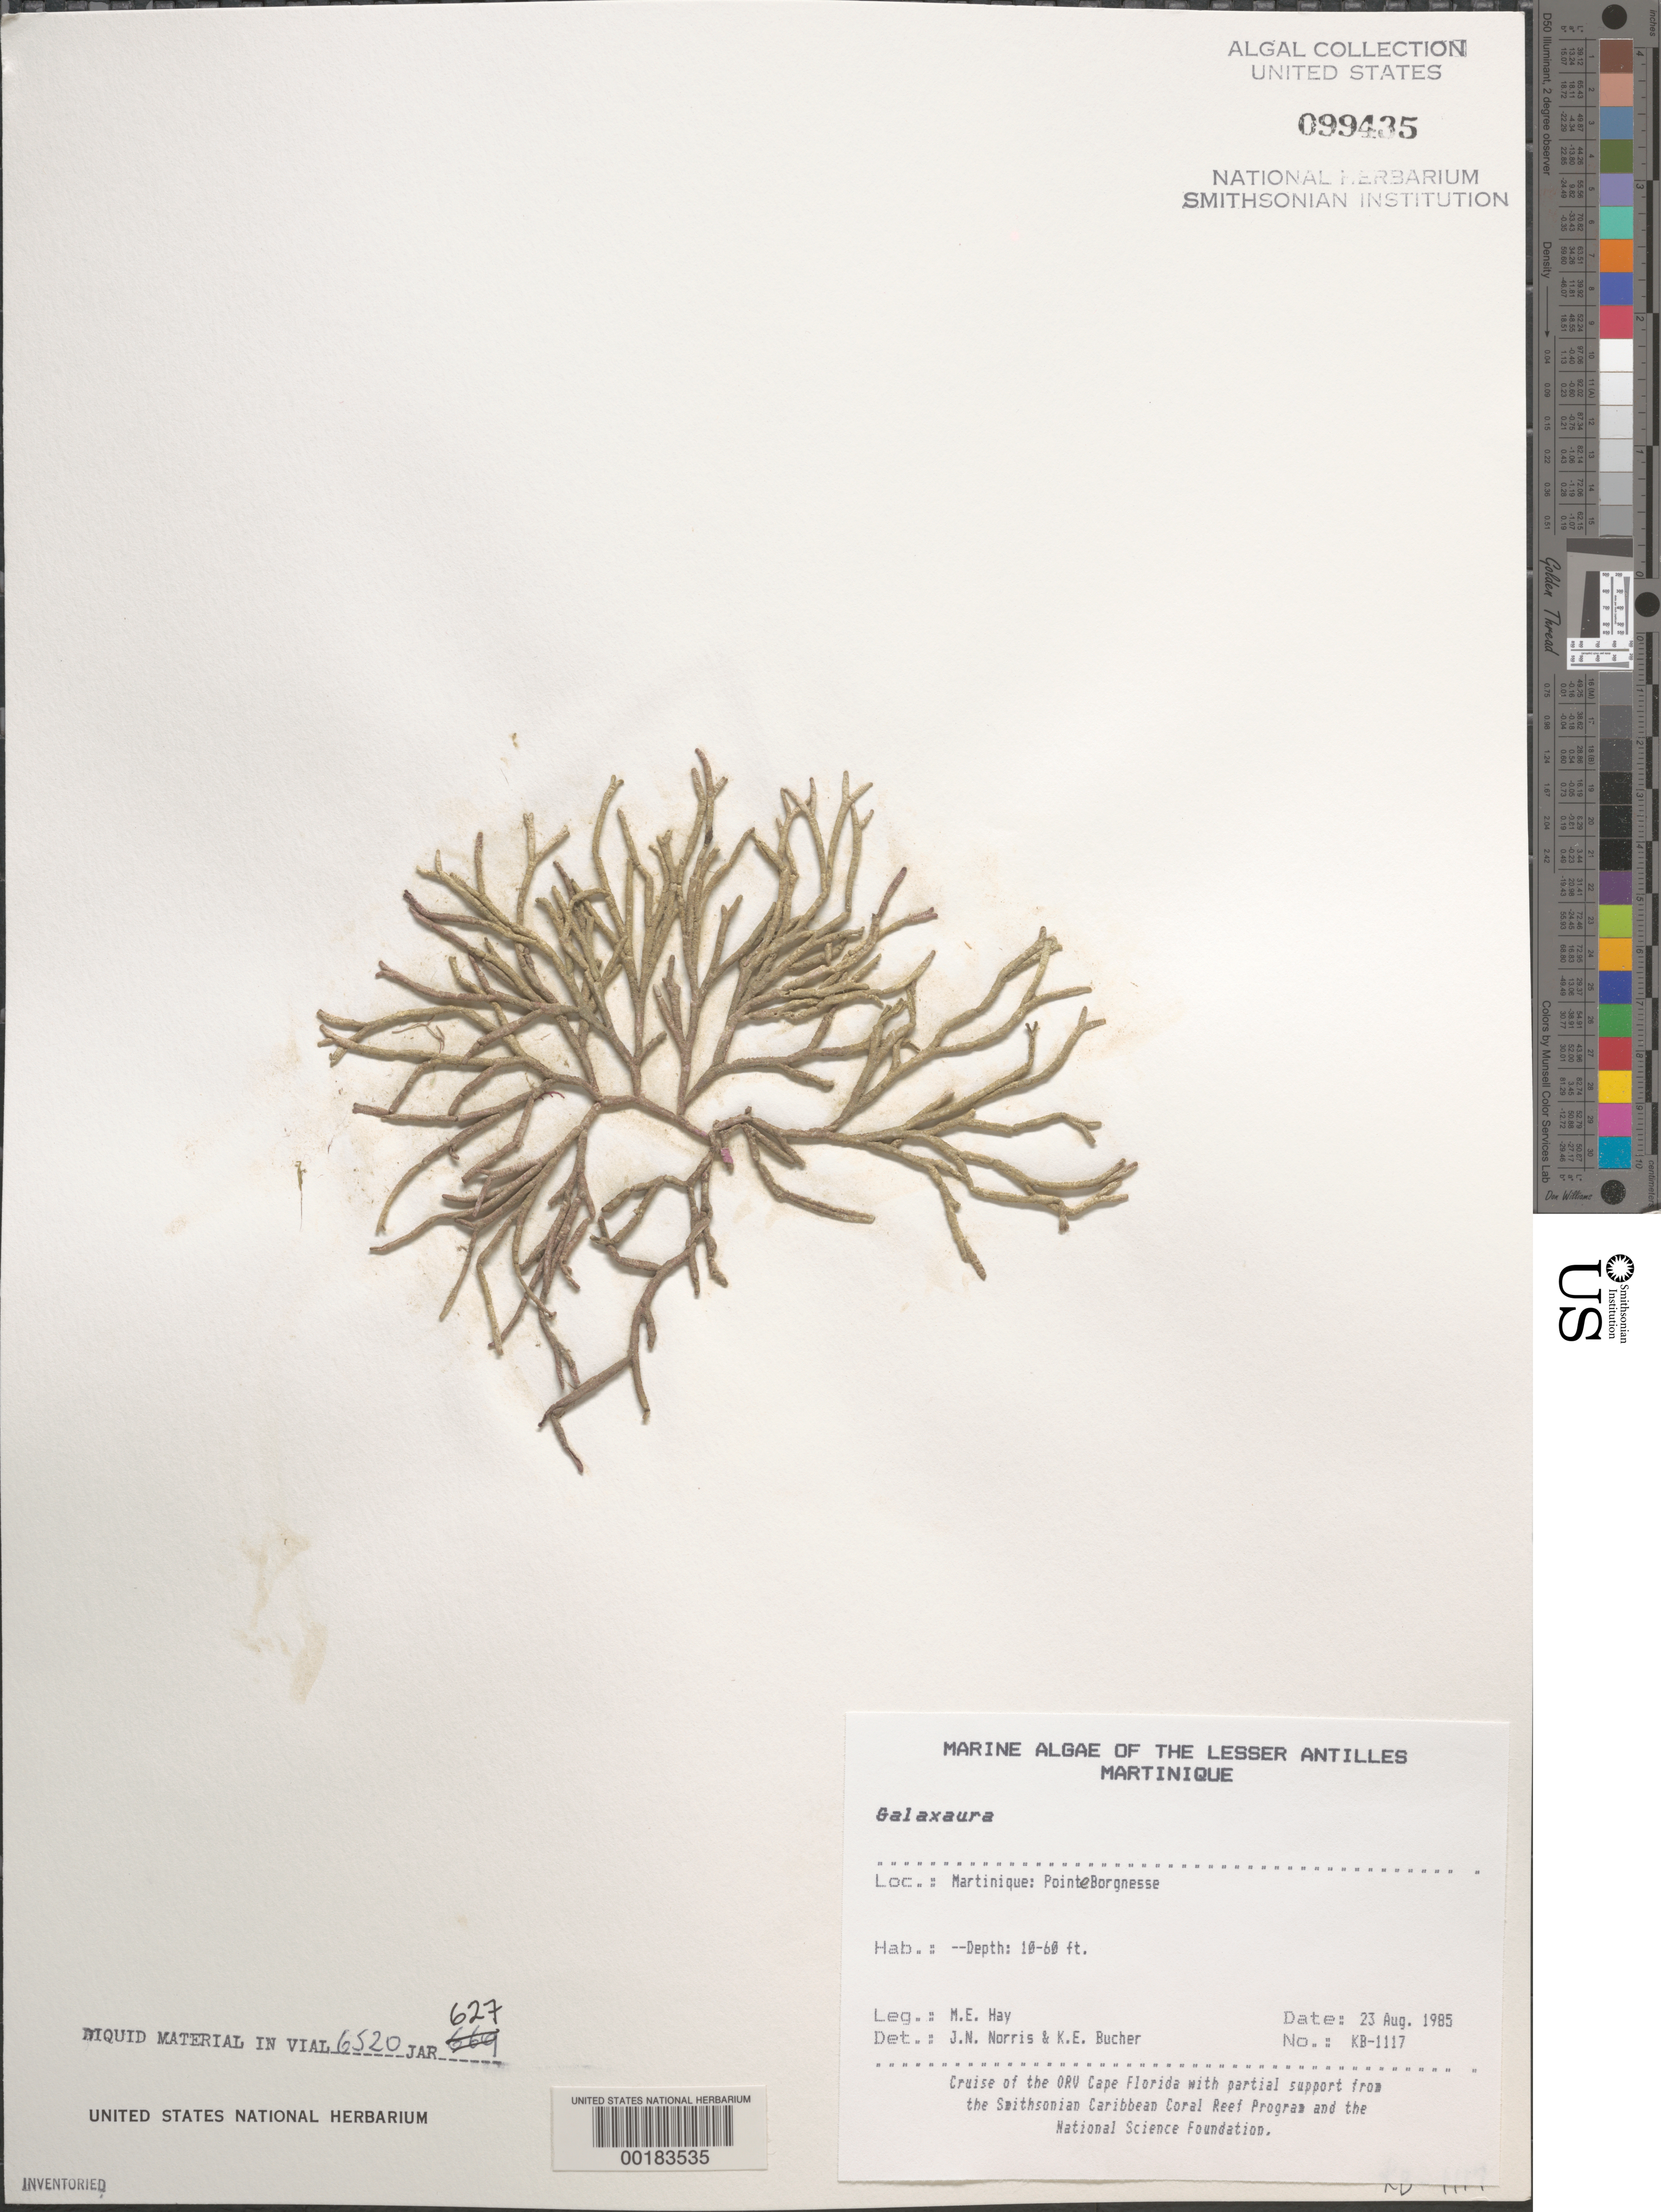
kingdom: Plantae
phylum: Rhodophyta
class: Florideophyceae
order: Nemaliales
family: Galaxauraceae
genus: Galaxaura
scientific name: Galaxaura sp.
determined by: Norris, J. N.; Bucher, K. E.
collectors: M. E. Hay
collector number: KB-1117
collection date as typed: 23 Aug 1985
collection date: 1985-08-23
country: Martinique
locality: Pointe Borgnesse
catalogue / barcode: US 99435